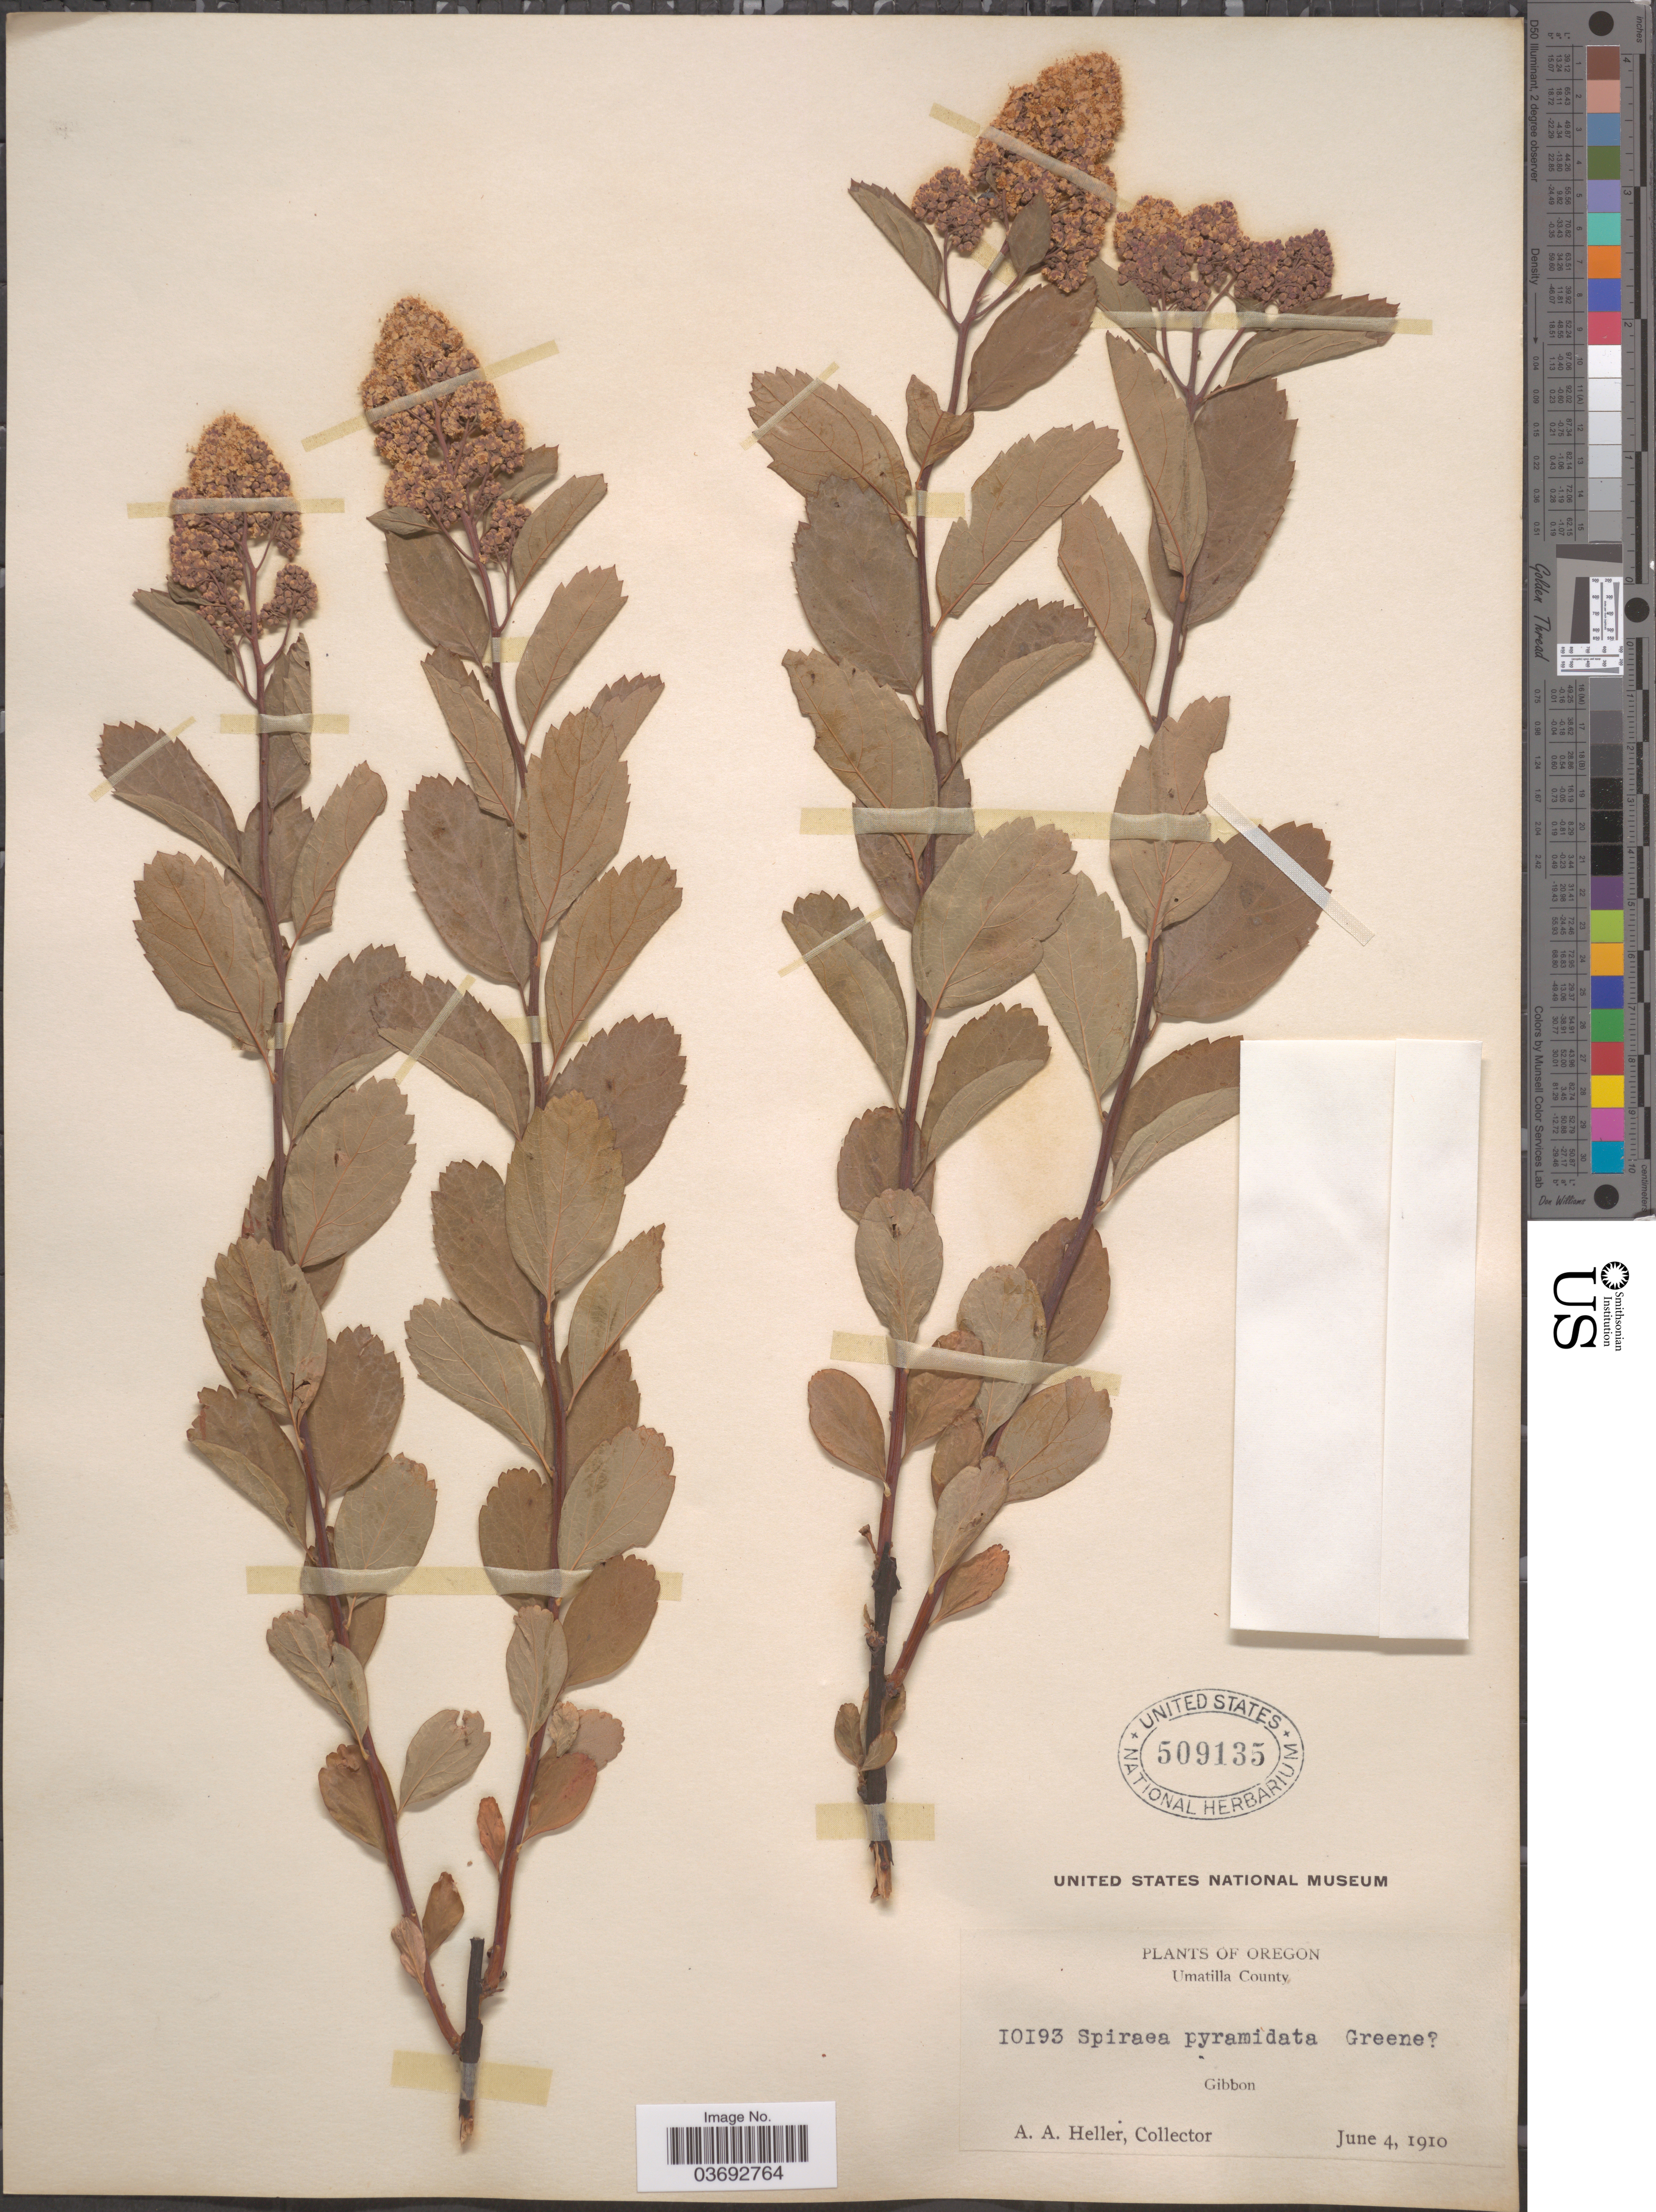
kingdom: Plantae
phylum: Tracheophyta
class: Magnoliopsida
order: Rosales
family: Rosaceae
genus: Spiraea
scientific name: Spiraea pyramidata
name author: Greene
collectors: A. A. Heller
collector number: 10193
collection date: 1910-06-04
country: United States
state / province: Oregon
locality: Umatilla County. Gibbon.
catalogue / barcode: US 509135